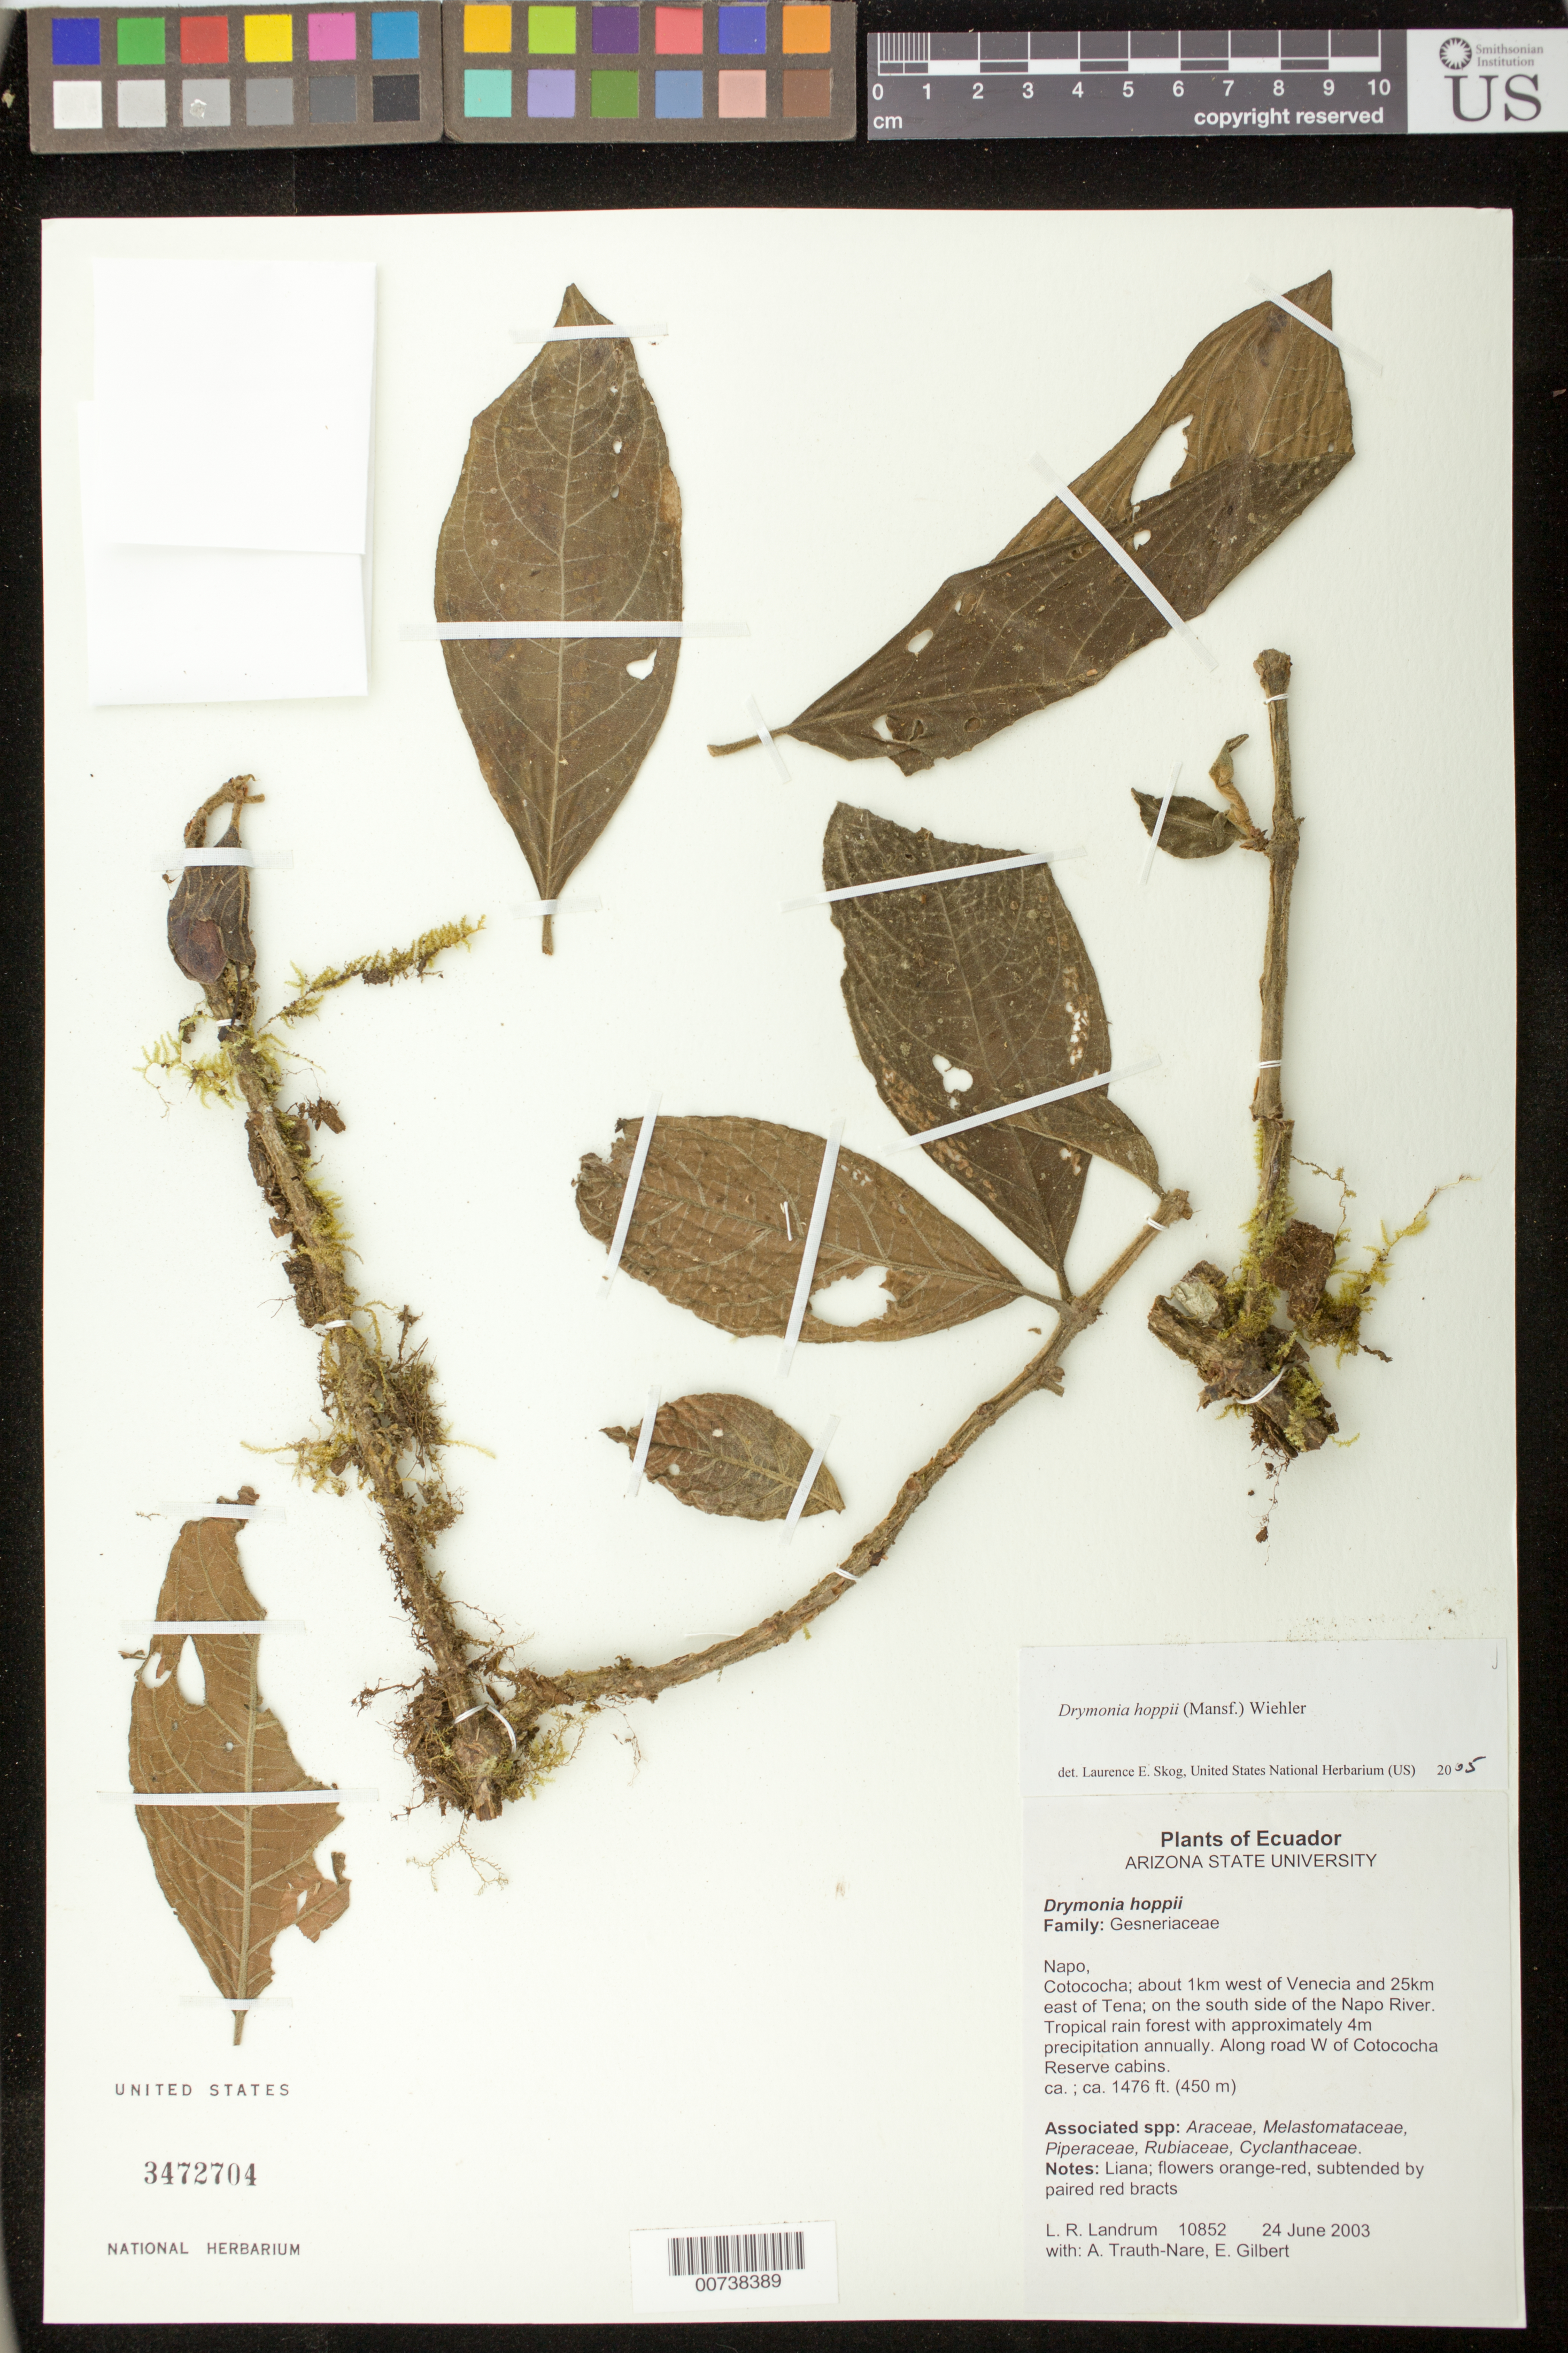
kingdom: Plantae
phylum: Tracheophyta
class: Magnoliopsida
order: Lamiales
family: Gesneriaceae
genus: Drymonia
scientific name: Drymonia hoppii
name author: (Mansf.) Wiehler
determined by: Skog, Laurence E.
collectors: L. R. Landrum, A. Trauth-Nare & E. Gilbert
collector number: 10852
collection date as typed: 24 Jun 2003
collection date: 2003-06-24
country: Ecuador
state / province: Napo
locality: Napo, Cotocacha; about 1 km west of Venecia and 25 km east of Tena; on the south side of the Napo River, along road W of Cotococha Reserve cabins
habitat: Tropical rain forest with approximately 4 m precipitation annually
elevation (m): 450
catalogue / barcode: US 3472704